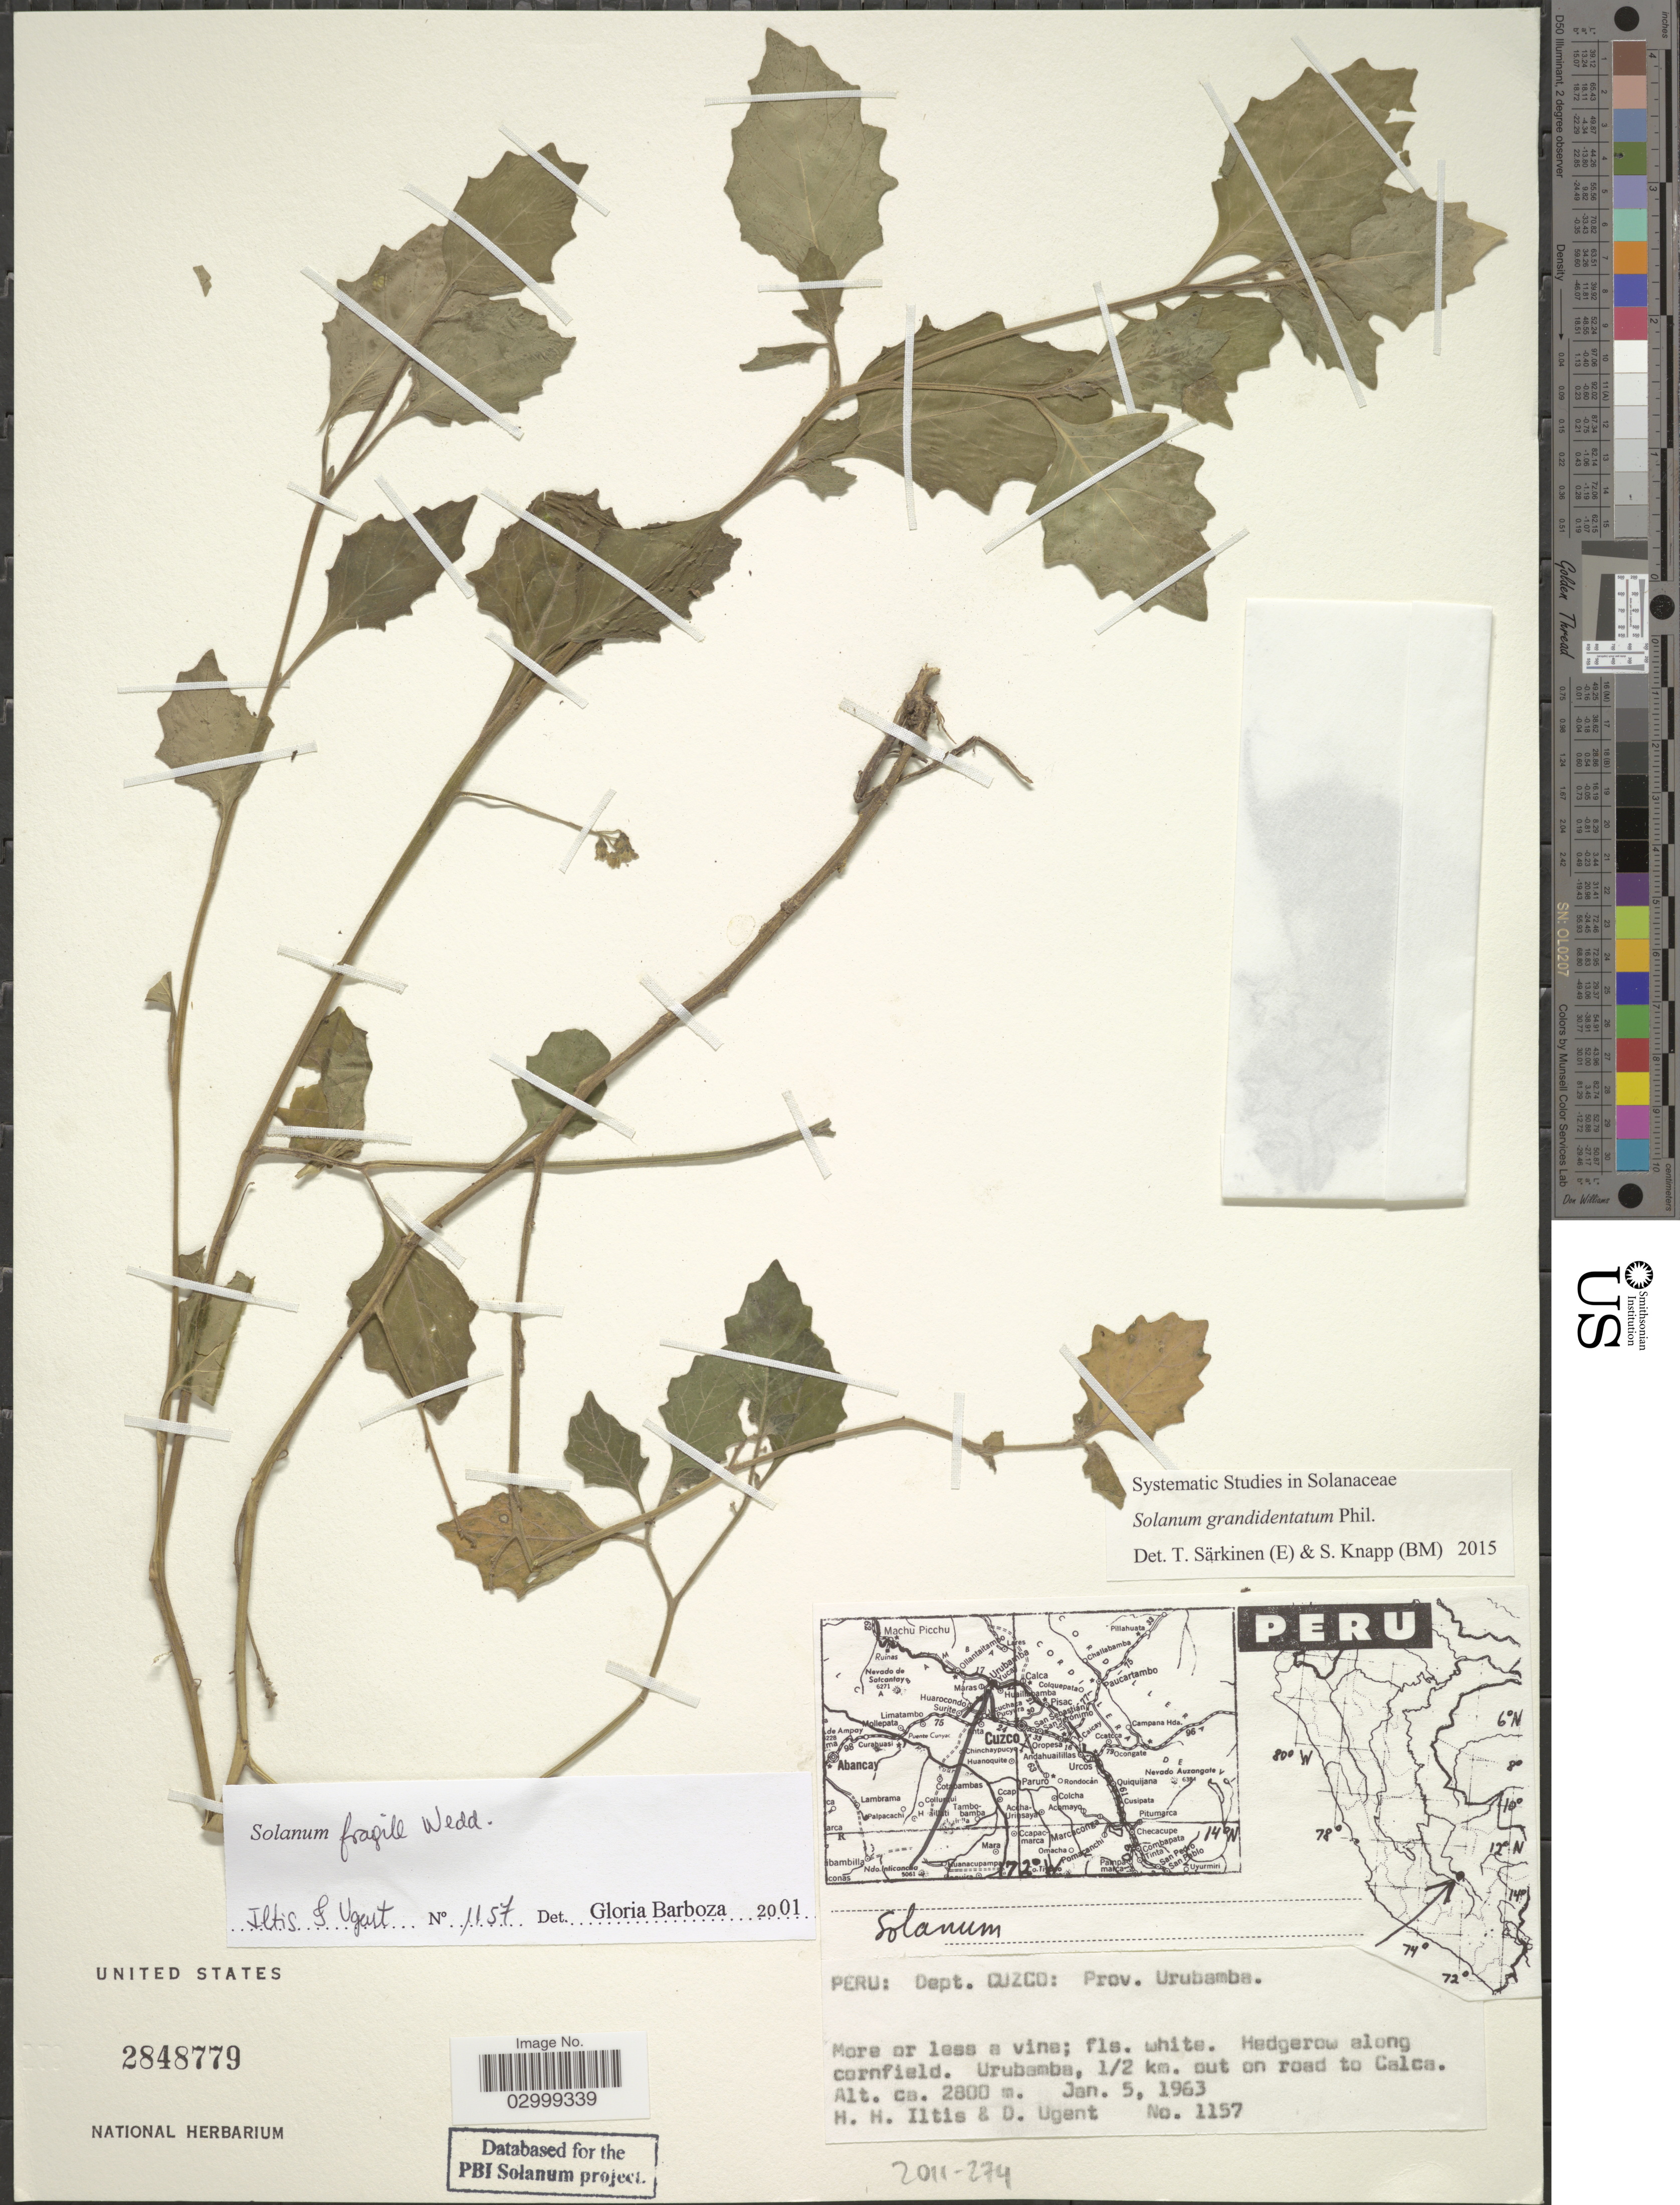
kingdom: Plantae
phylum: Tracheophyta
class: Magnoliopsida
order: Solanales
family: Solanaceae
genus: Solanum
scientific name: Solanum grandidentatum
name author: Phil.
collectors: H. H. Iltis & D. Ugent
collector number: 1157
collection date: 1963-01-05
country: Peru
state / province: Cusco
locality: Dept. Cuzco: Prov. Urubamba, Hedgerow along cornfield, Urubamba ½ km. out on road to Calca.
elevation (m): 2800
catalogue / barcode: US 2848779